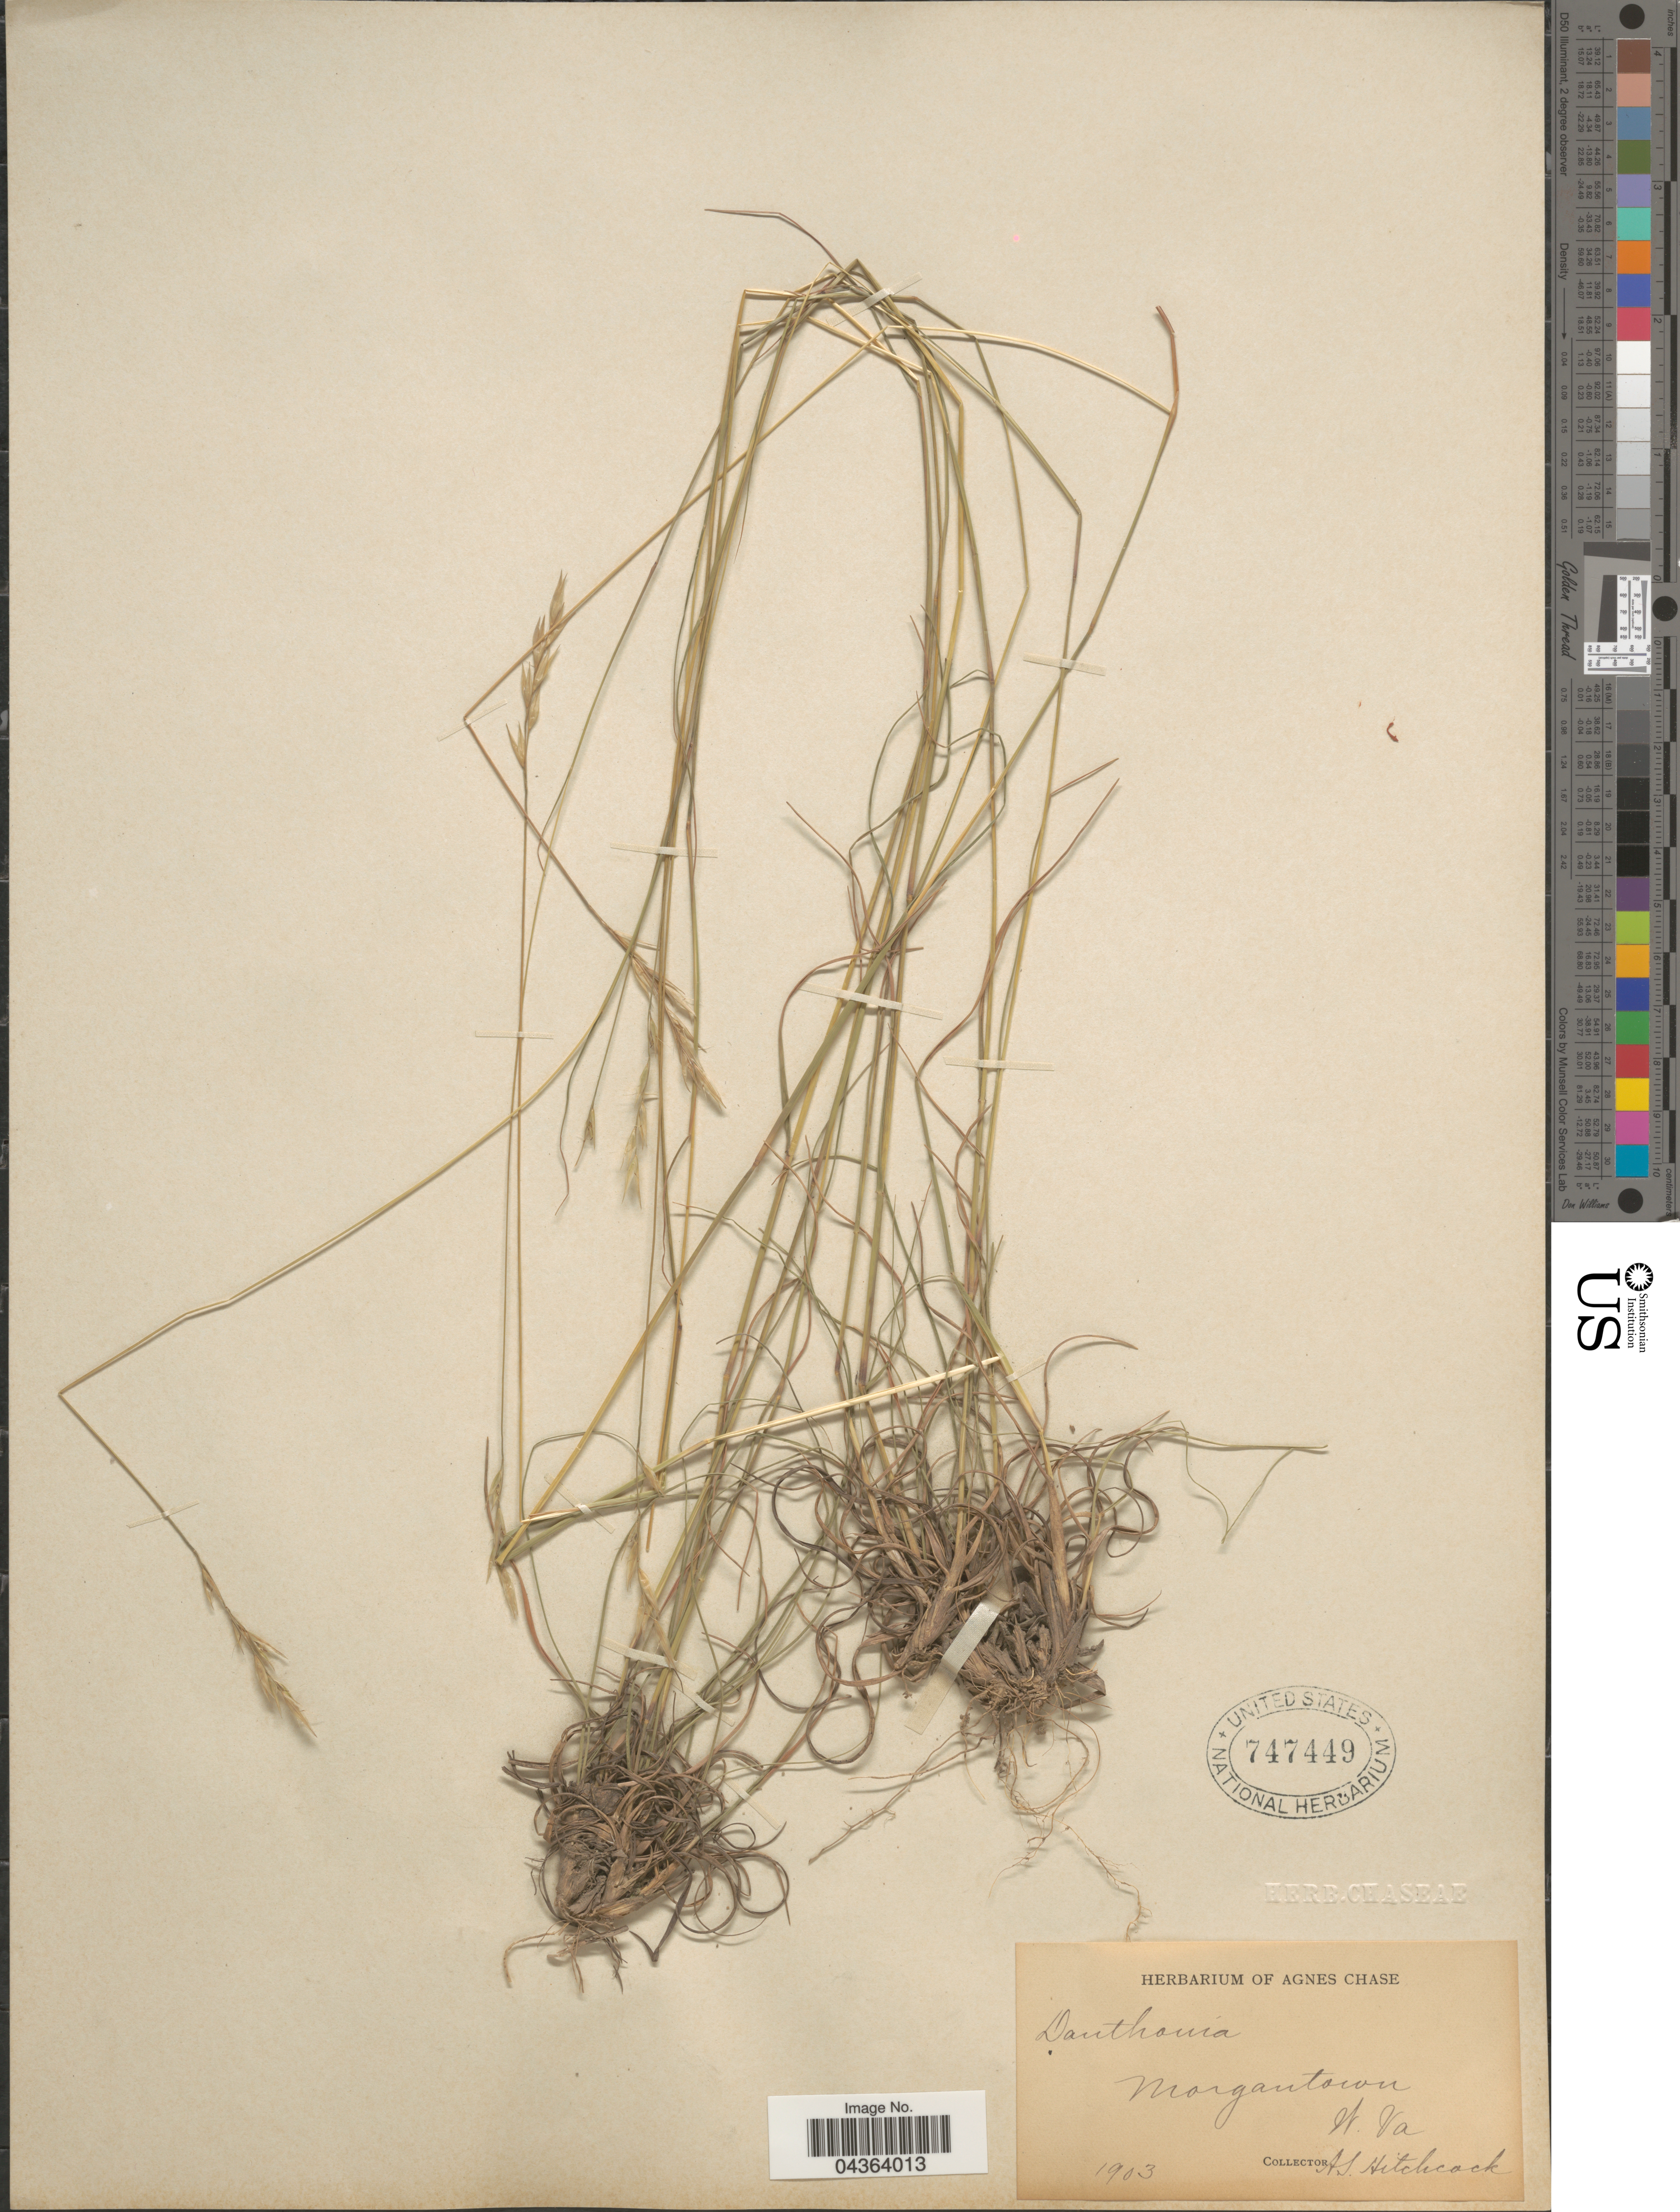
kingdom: Plantae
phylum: Tracheophyta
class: Liliopsida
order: Poales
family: Poaceae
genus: Danthonia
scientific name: Danthonia spicata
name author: (L.) P. Beauv. ex Roem. & Schult.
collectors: A. S. Hitchcock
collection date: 1903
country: United States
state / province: West Virginia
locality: Morgantown.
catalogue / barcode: US 747449